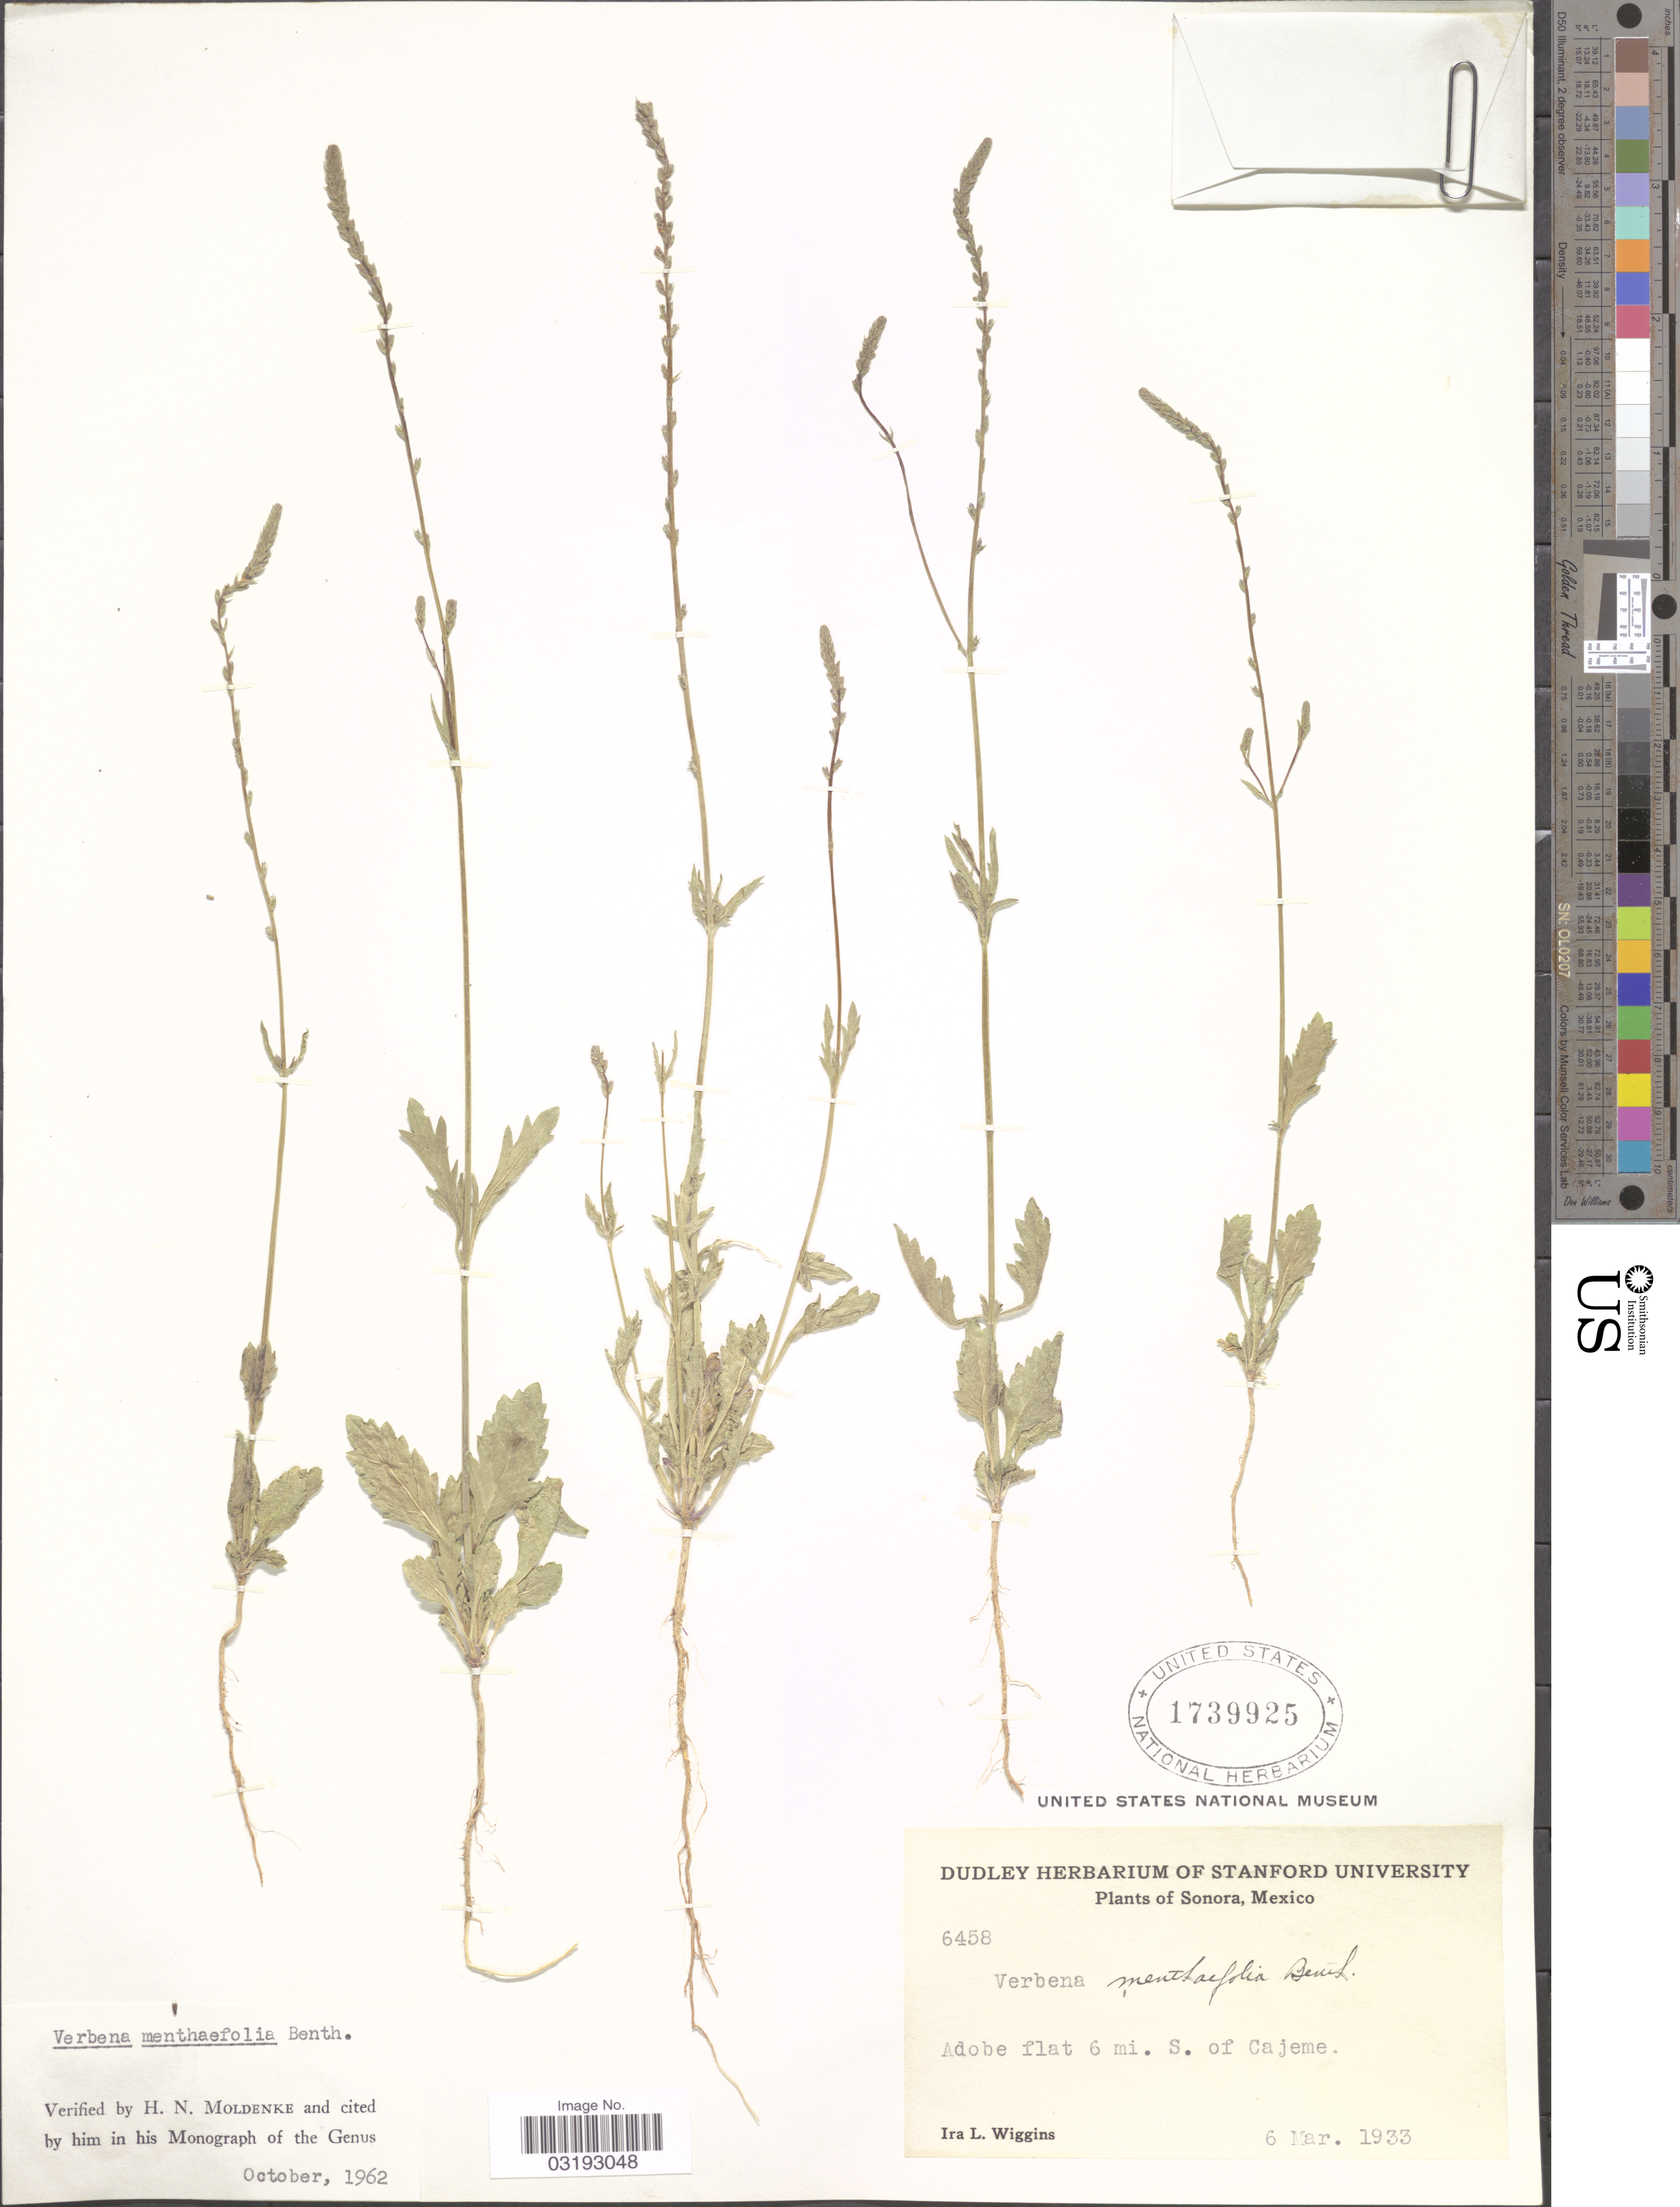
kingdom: Plantae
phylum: Tracheophyta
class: Magnoliopsida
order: Lamiales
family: Verbenaceae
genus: Verbena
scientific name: Verbena menthaefolia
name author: Benth.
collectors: I. L. Wiggins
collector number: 6458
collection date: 1933-03-06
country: Mexico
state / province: Sonora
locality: Adobe flat 6 mi. S. of Cajeme.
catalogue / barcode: US 1739925